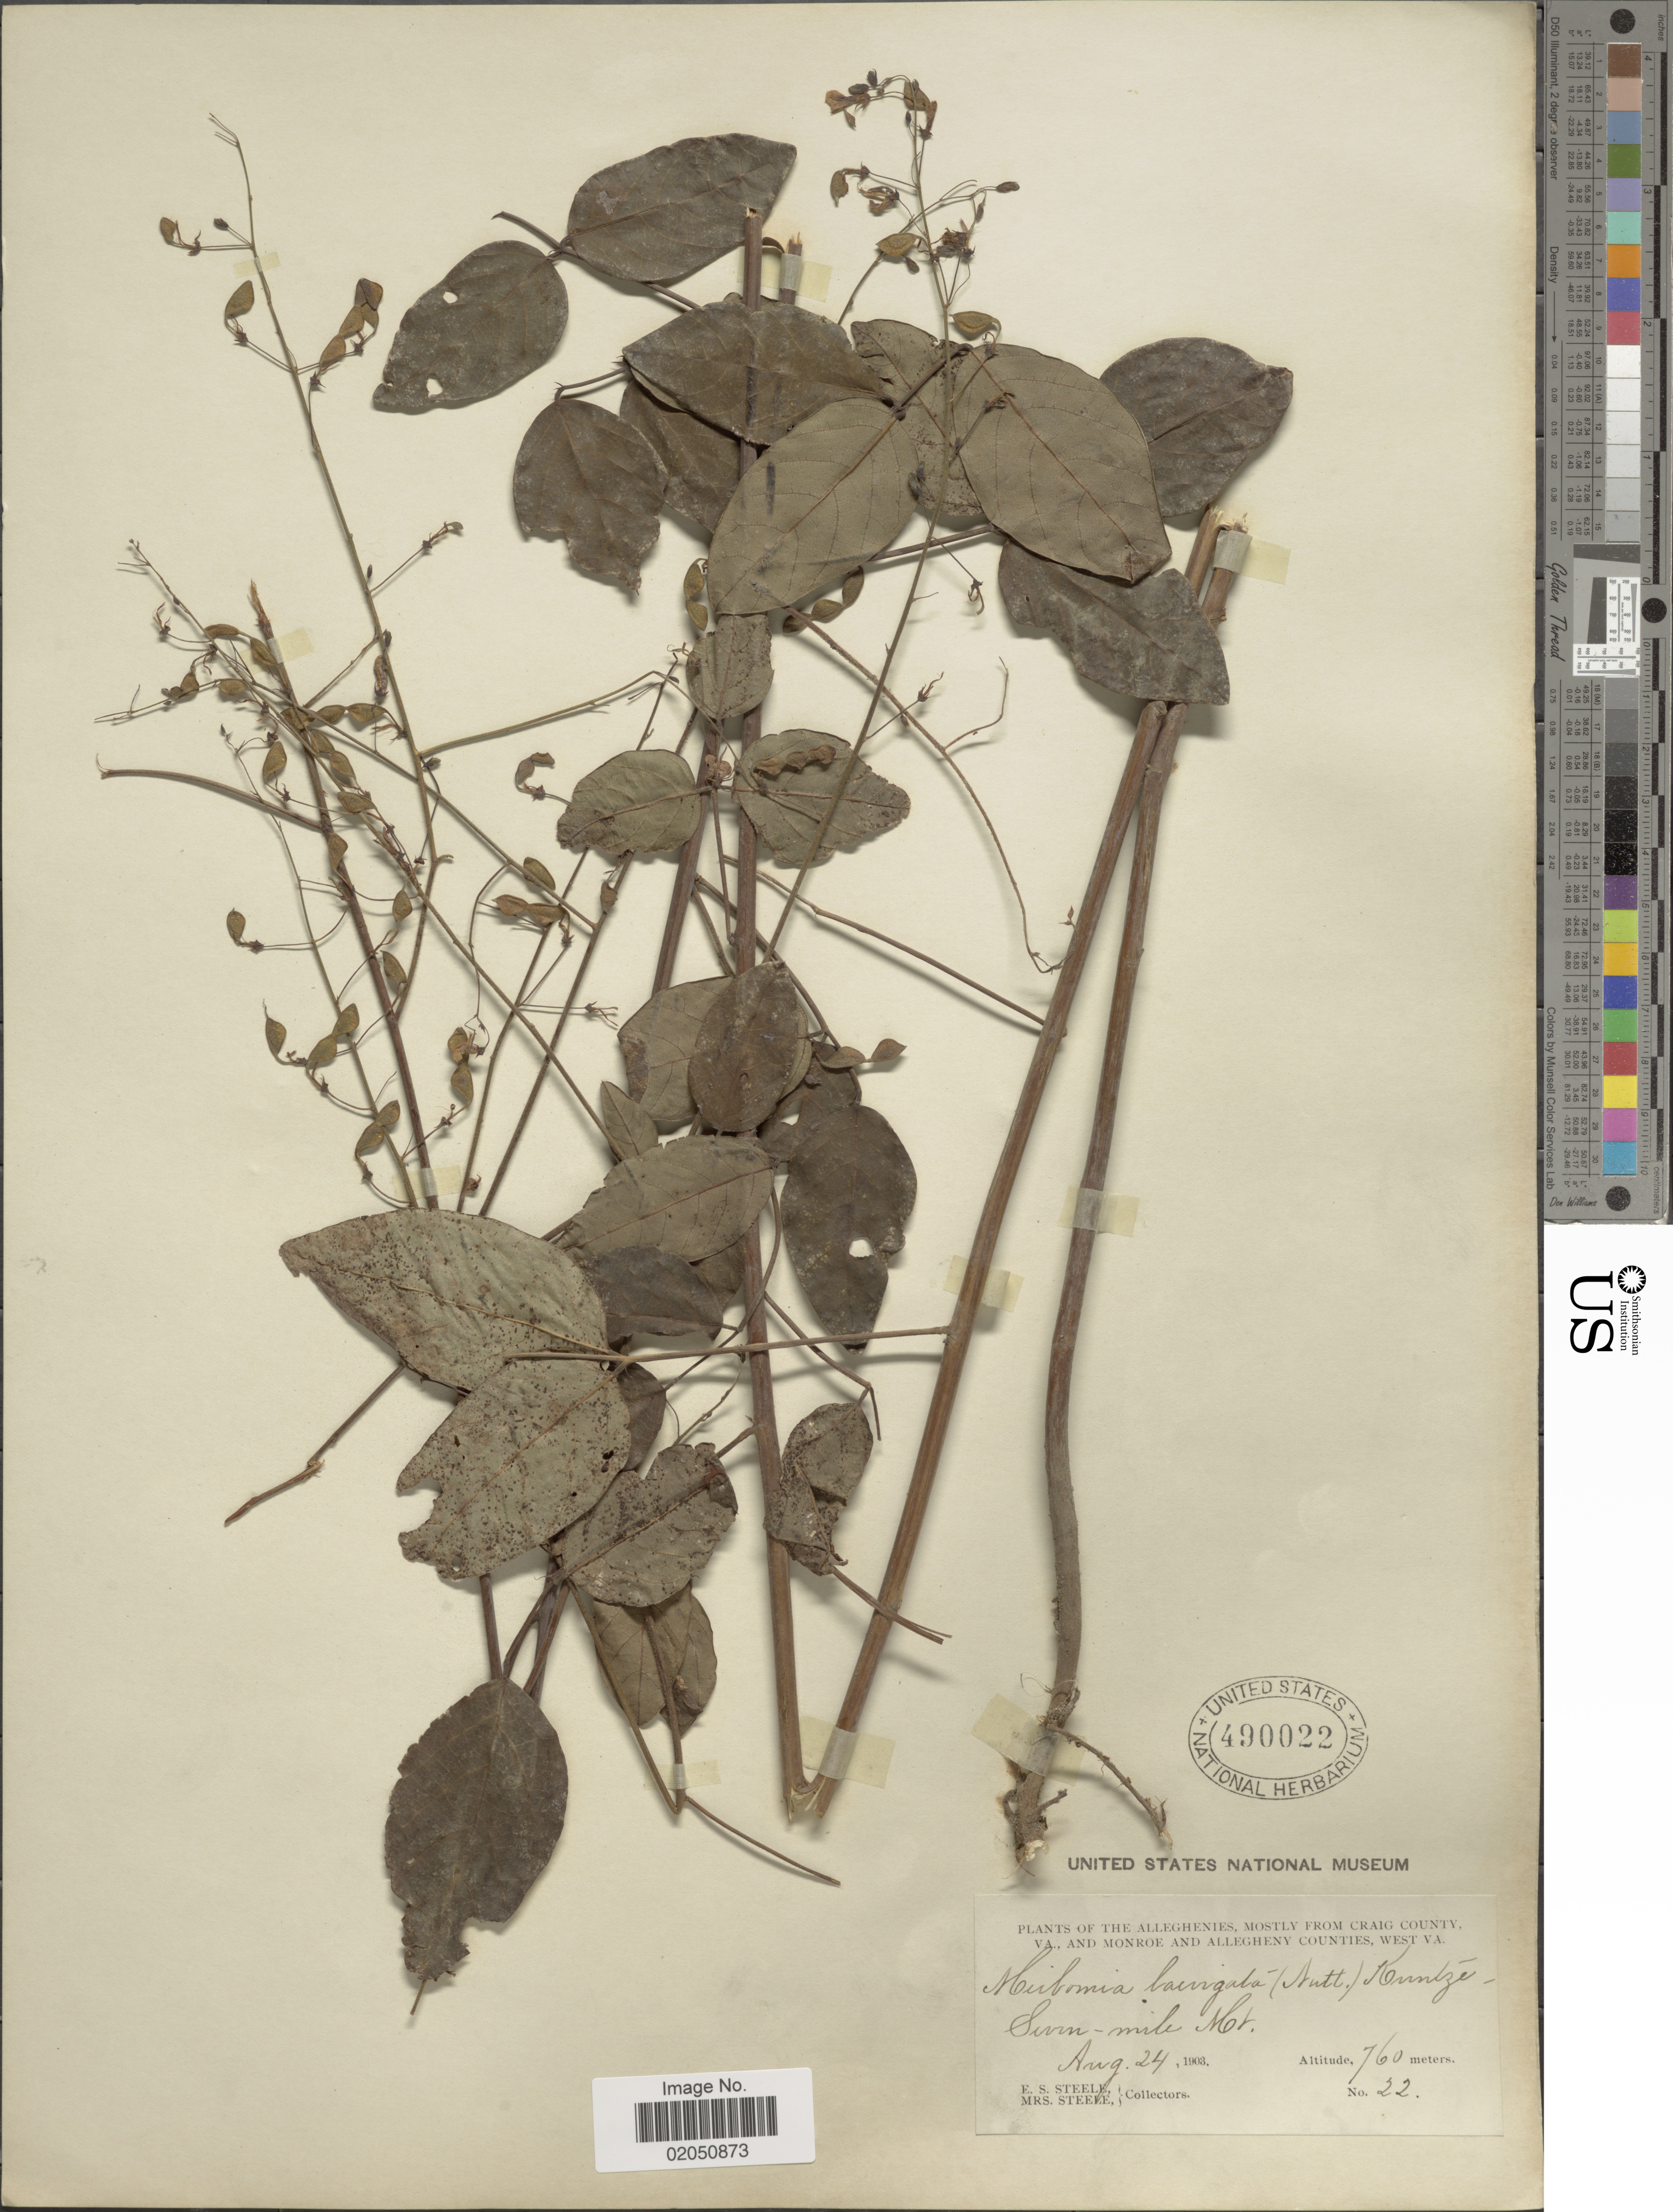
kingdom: Plantae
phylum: Tracheophyta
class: Magnoliopsida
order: Fabales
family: Fabaceae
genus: Desmodium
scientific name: Desmodium laevigatum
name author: (Nutt.) DC.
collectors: E. Steele & Mrs. E. S. Steele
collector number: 22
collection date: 1903-08-24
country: United States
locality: The Alleghenies, Mostly from Craig County, VA., and Monroe and Allegheny Counties, West VA, Seven-mile Mt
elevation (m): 760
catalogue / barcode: US 490022